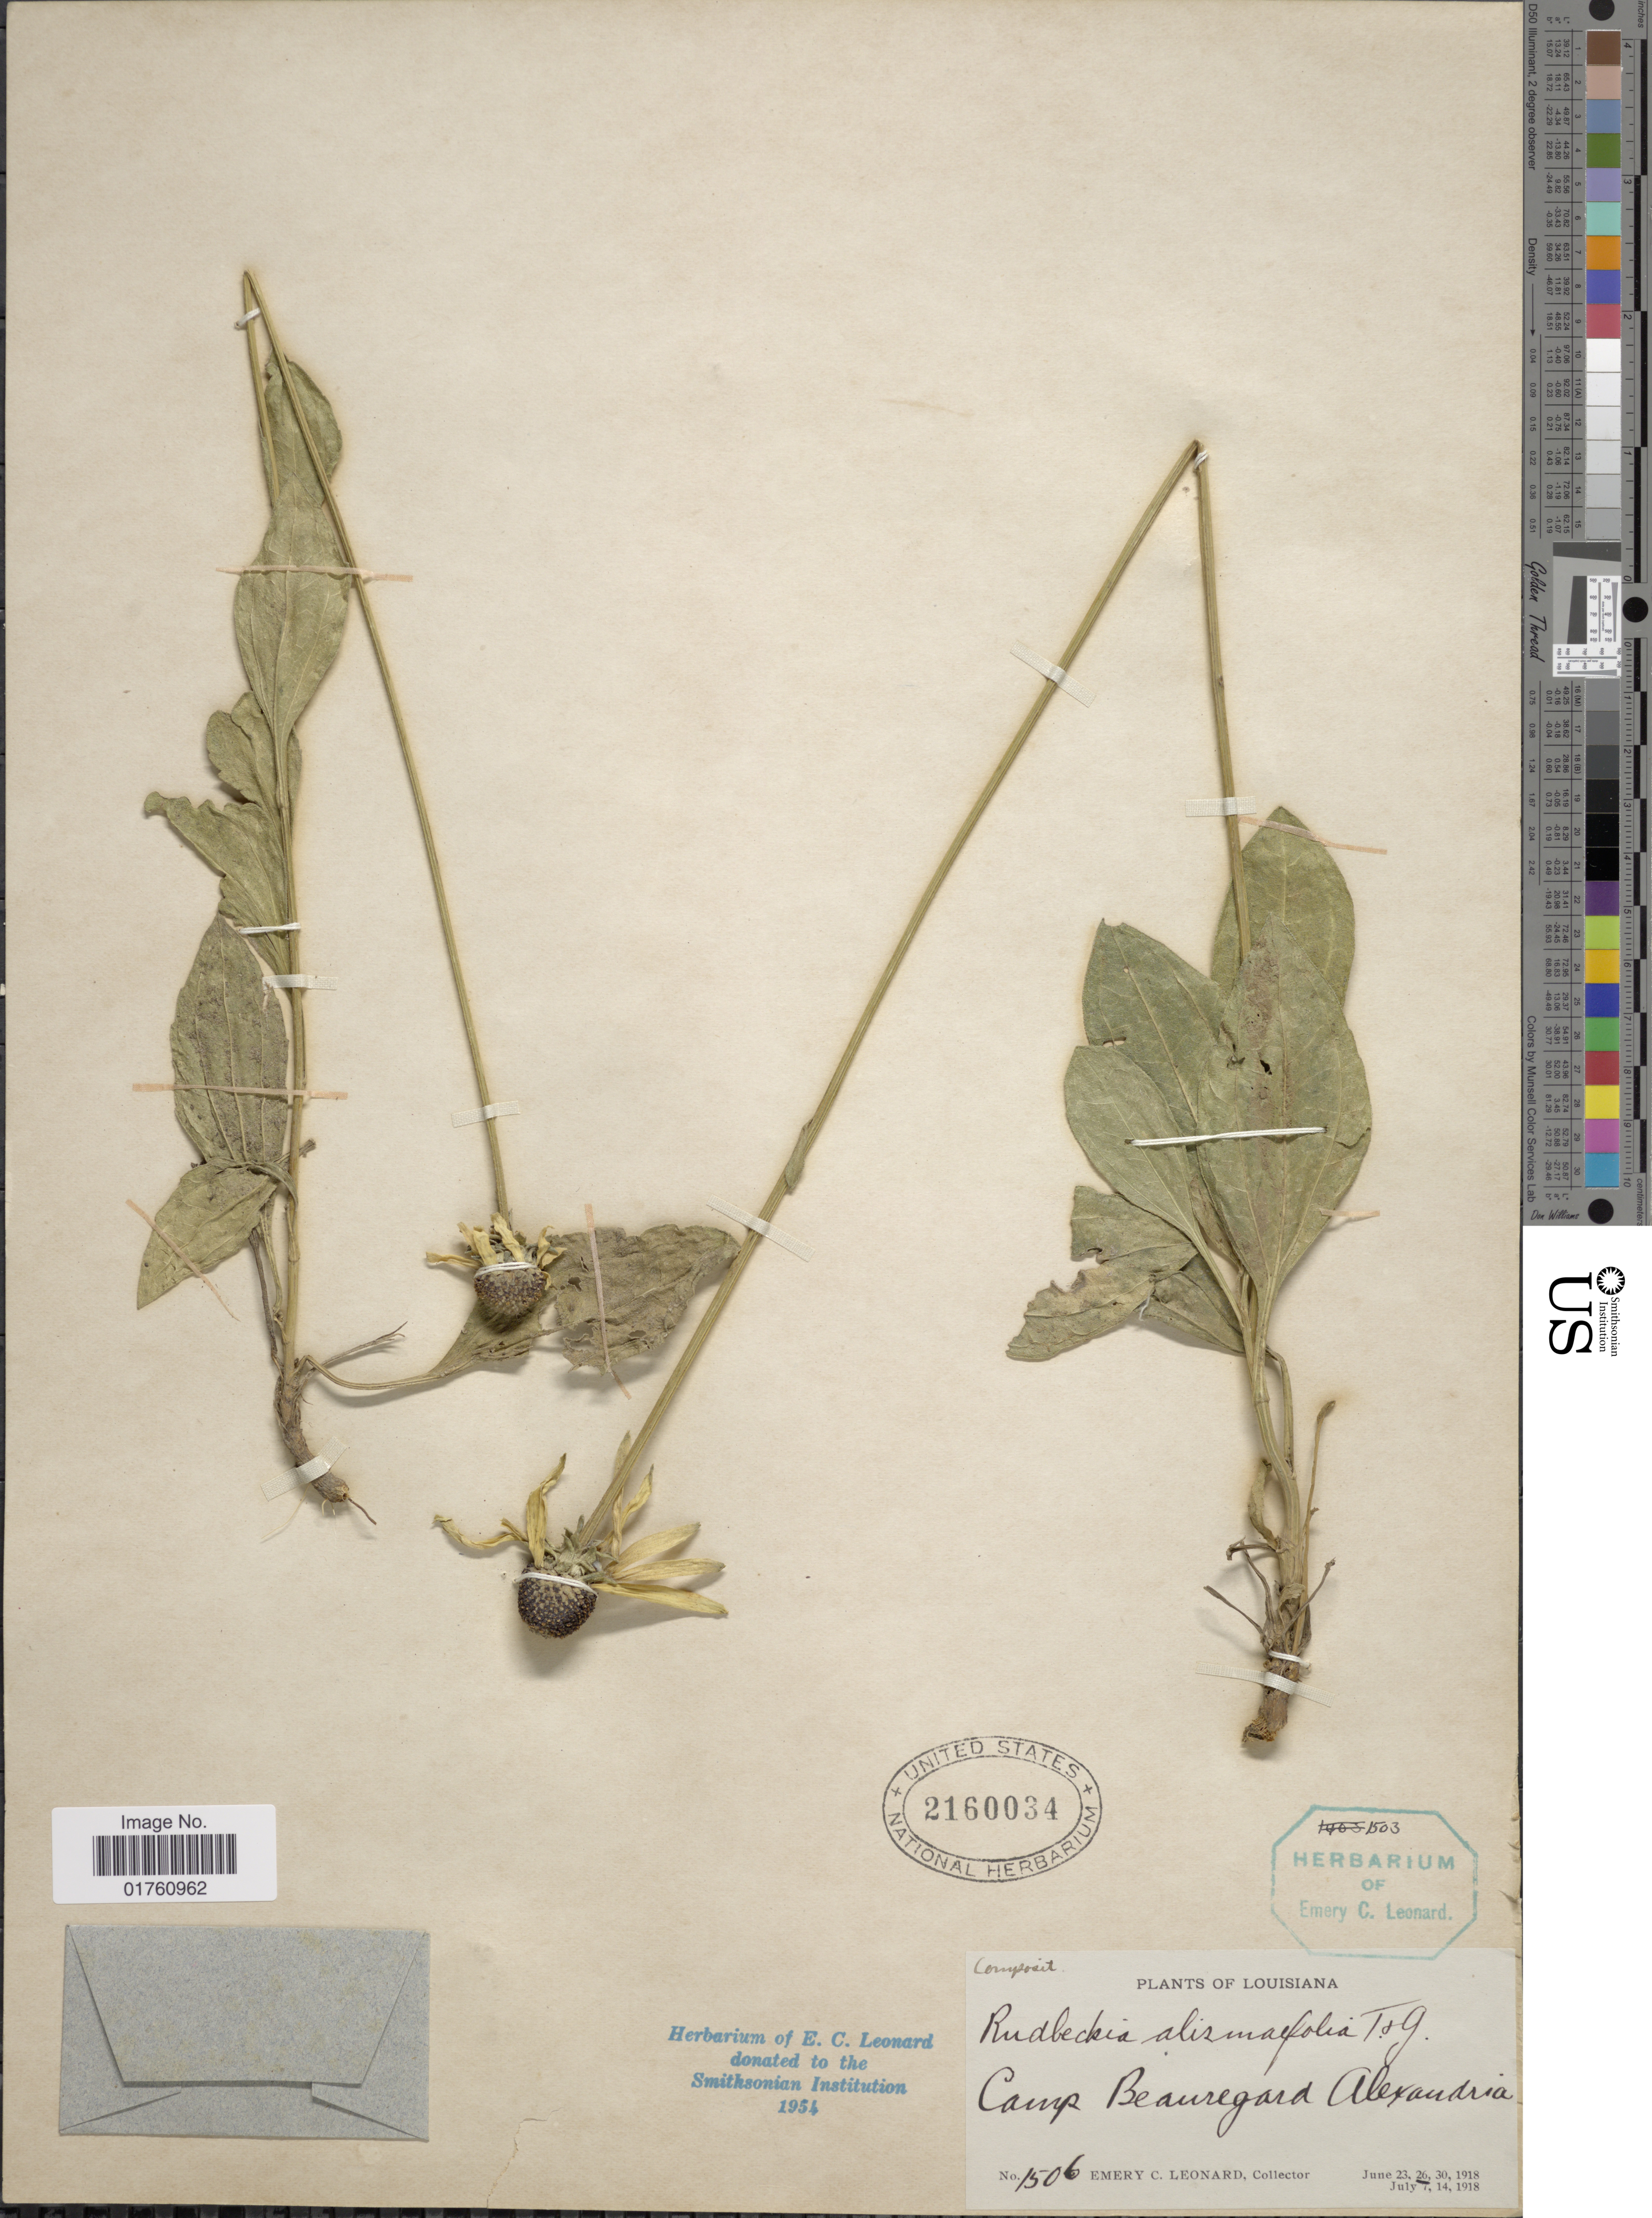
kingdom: Plantae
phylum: Tracheophyta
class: Magnoliopsida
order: Asterales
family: Asteraceae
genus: Rudbeckia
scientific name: Rudbeckia grandiflora var. alismaefolia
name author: (Torr. & A. Gray) Cronq.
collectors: E. C. Leonard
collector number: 1506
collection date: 1918-06-26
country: United States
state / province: Louisiana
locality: Camp Beauregard Alexandria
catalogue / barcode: US 2160034